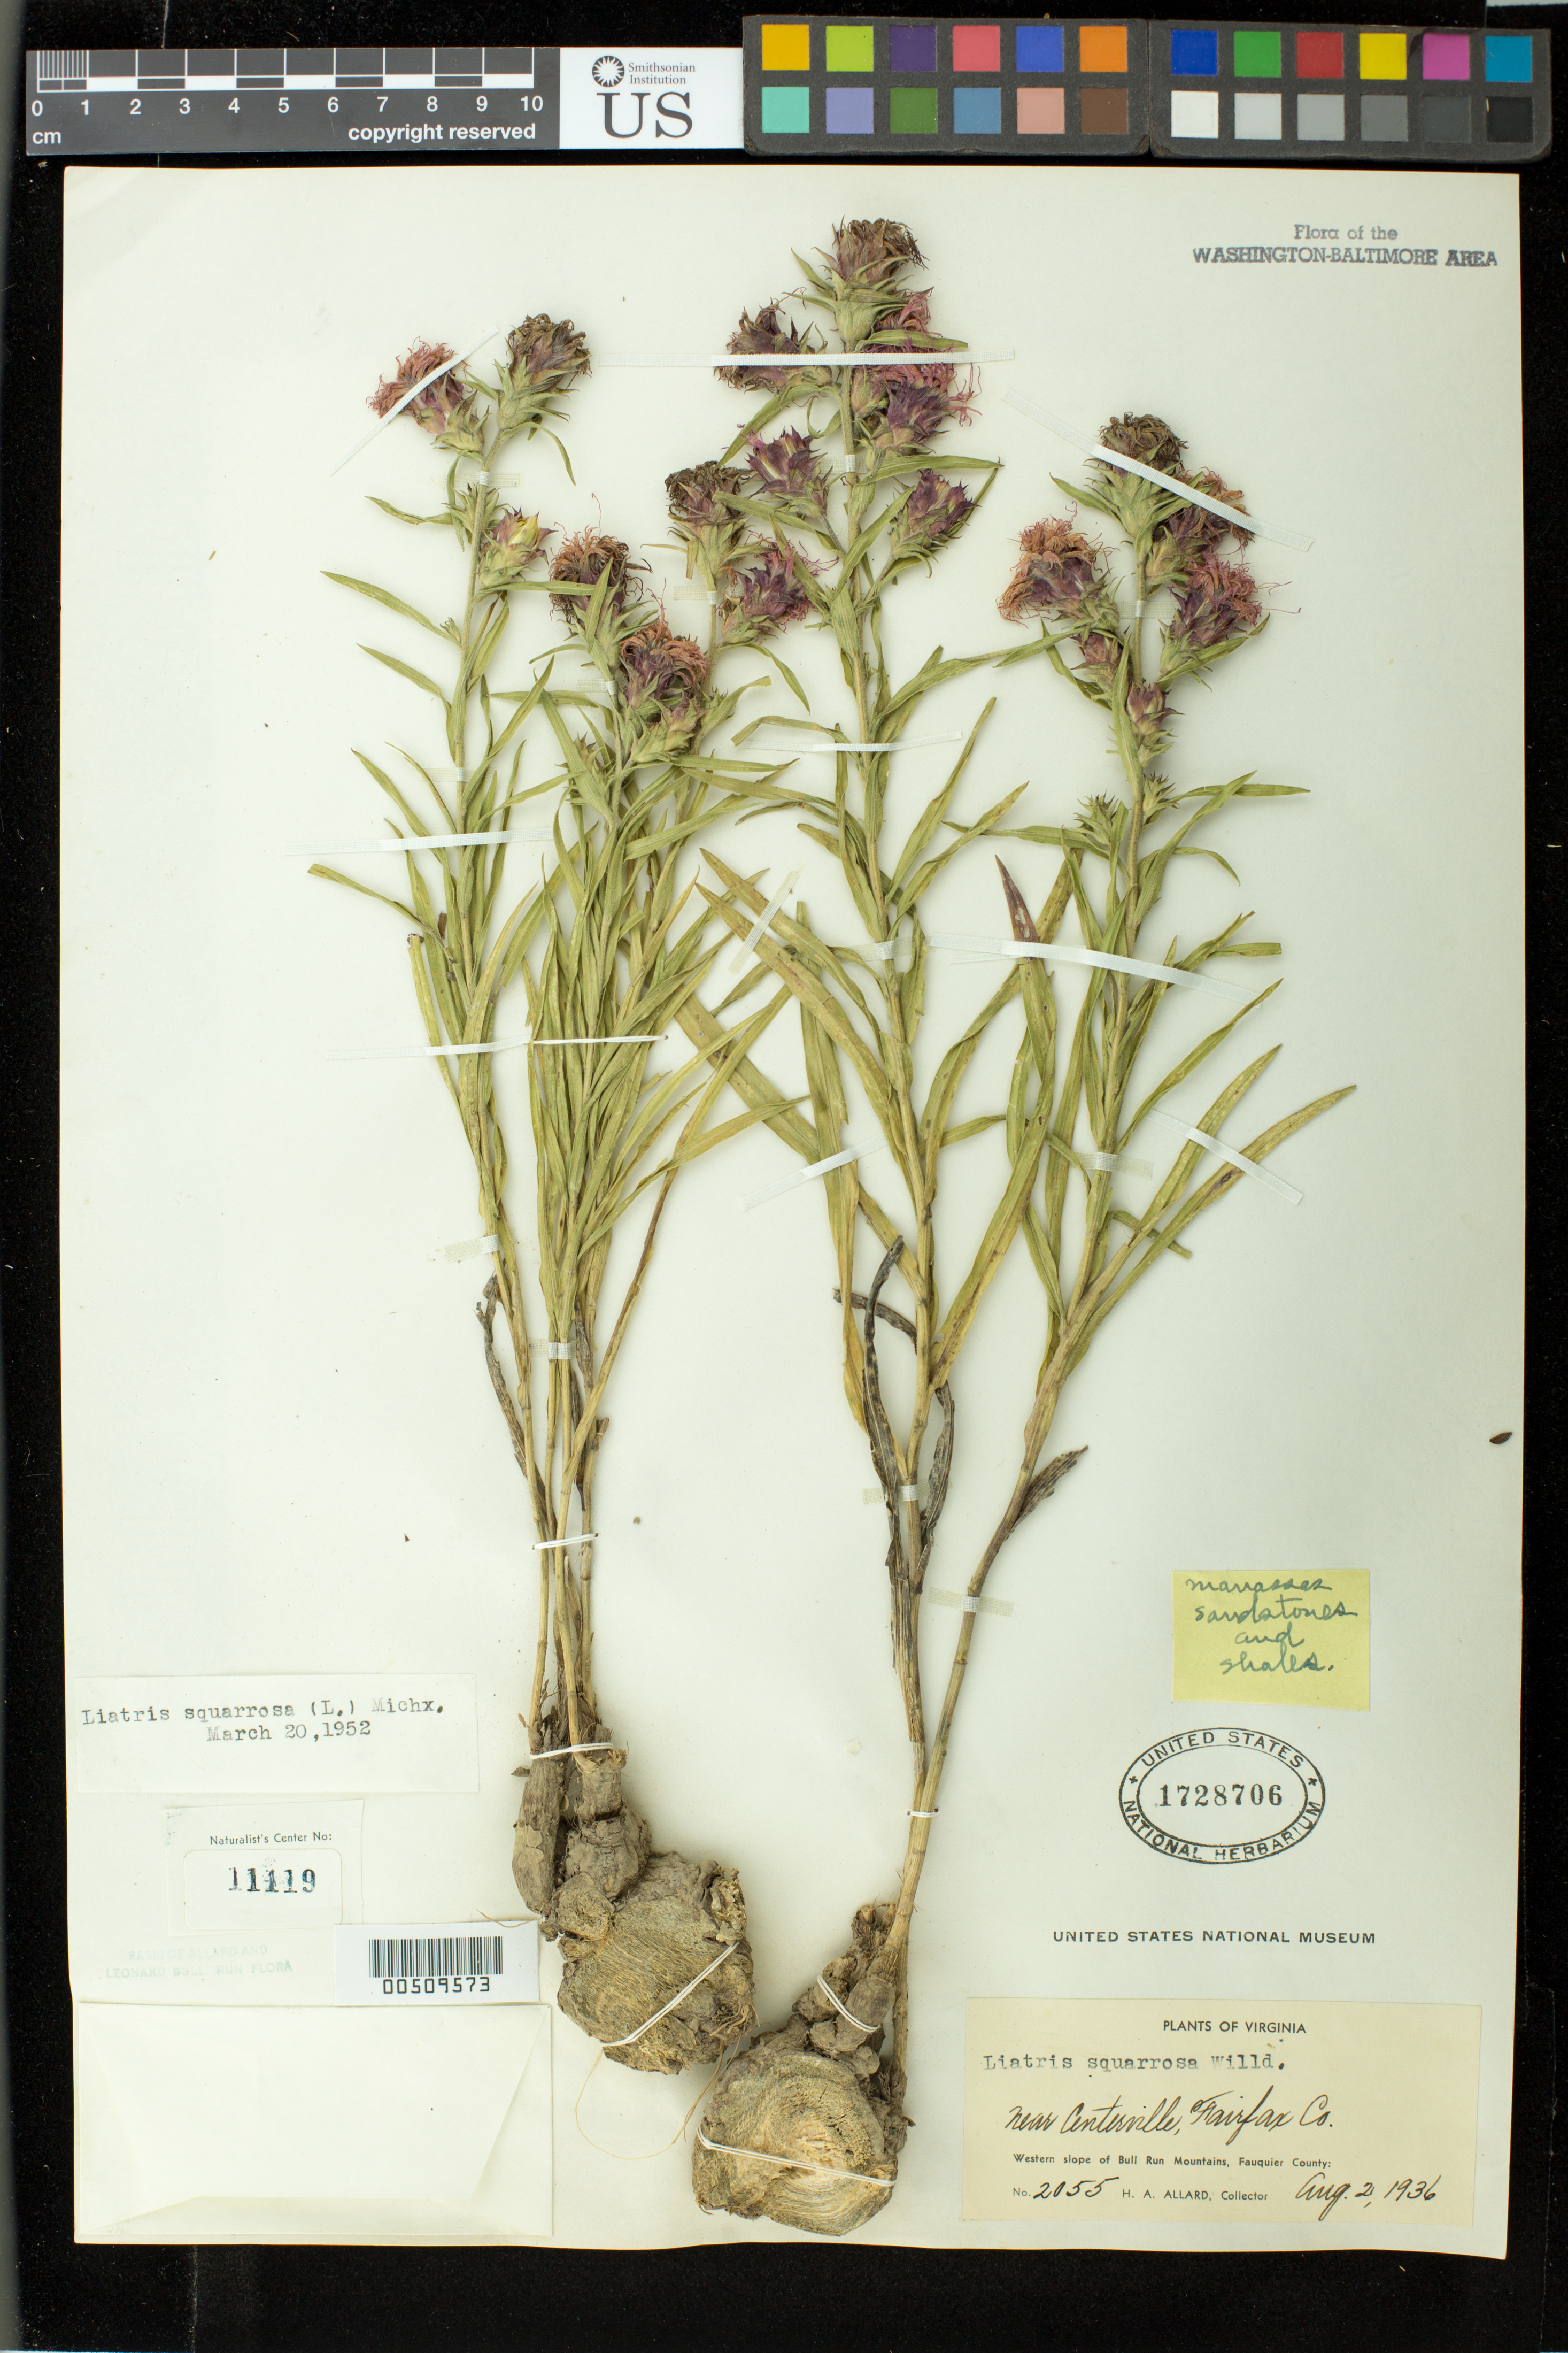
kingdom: Plantae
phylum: Tracheophyta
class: Magnoliopsida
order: Asterales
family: Asteraceae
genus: Liatris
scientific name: Liatris squarrosa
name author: (L.) Michx.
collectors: H. A. Allard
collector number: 2055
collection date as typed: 02 Aug 1936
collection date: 1936-08-02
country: United States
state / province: Virginia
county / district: Fauquier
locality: W slope of Bull Run Mts., near Centerville Bull Run Mts.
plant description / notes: Specimens returned from Naturalist Center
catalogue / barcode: US 1728706